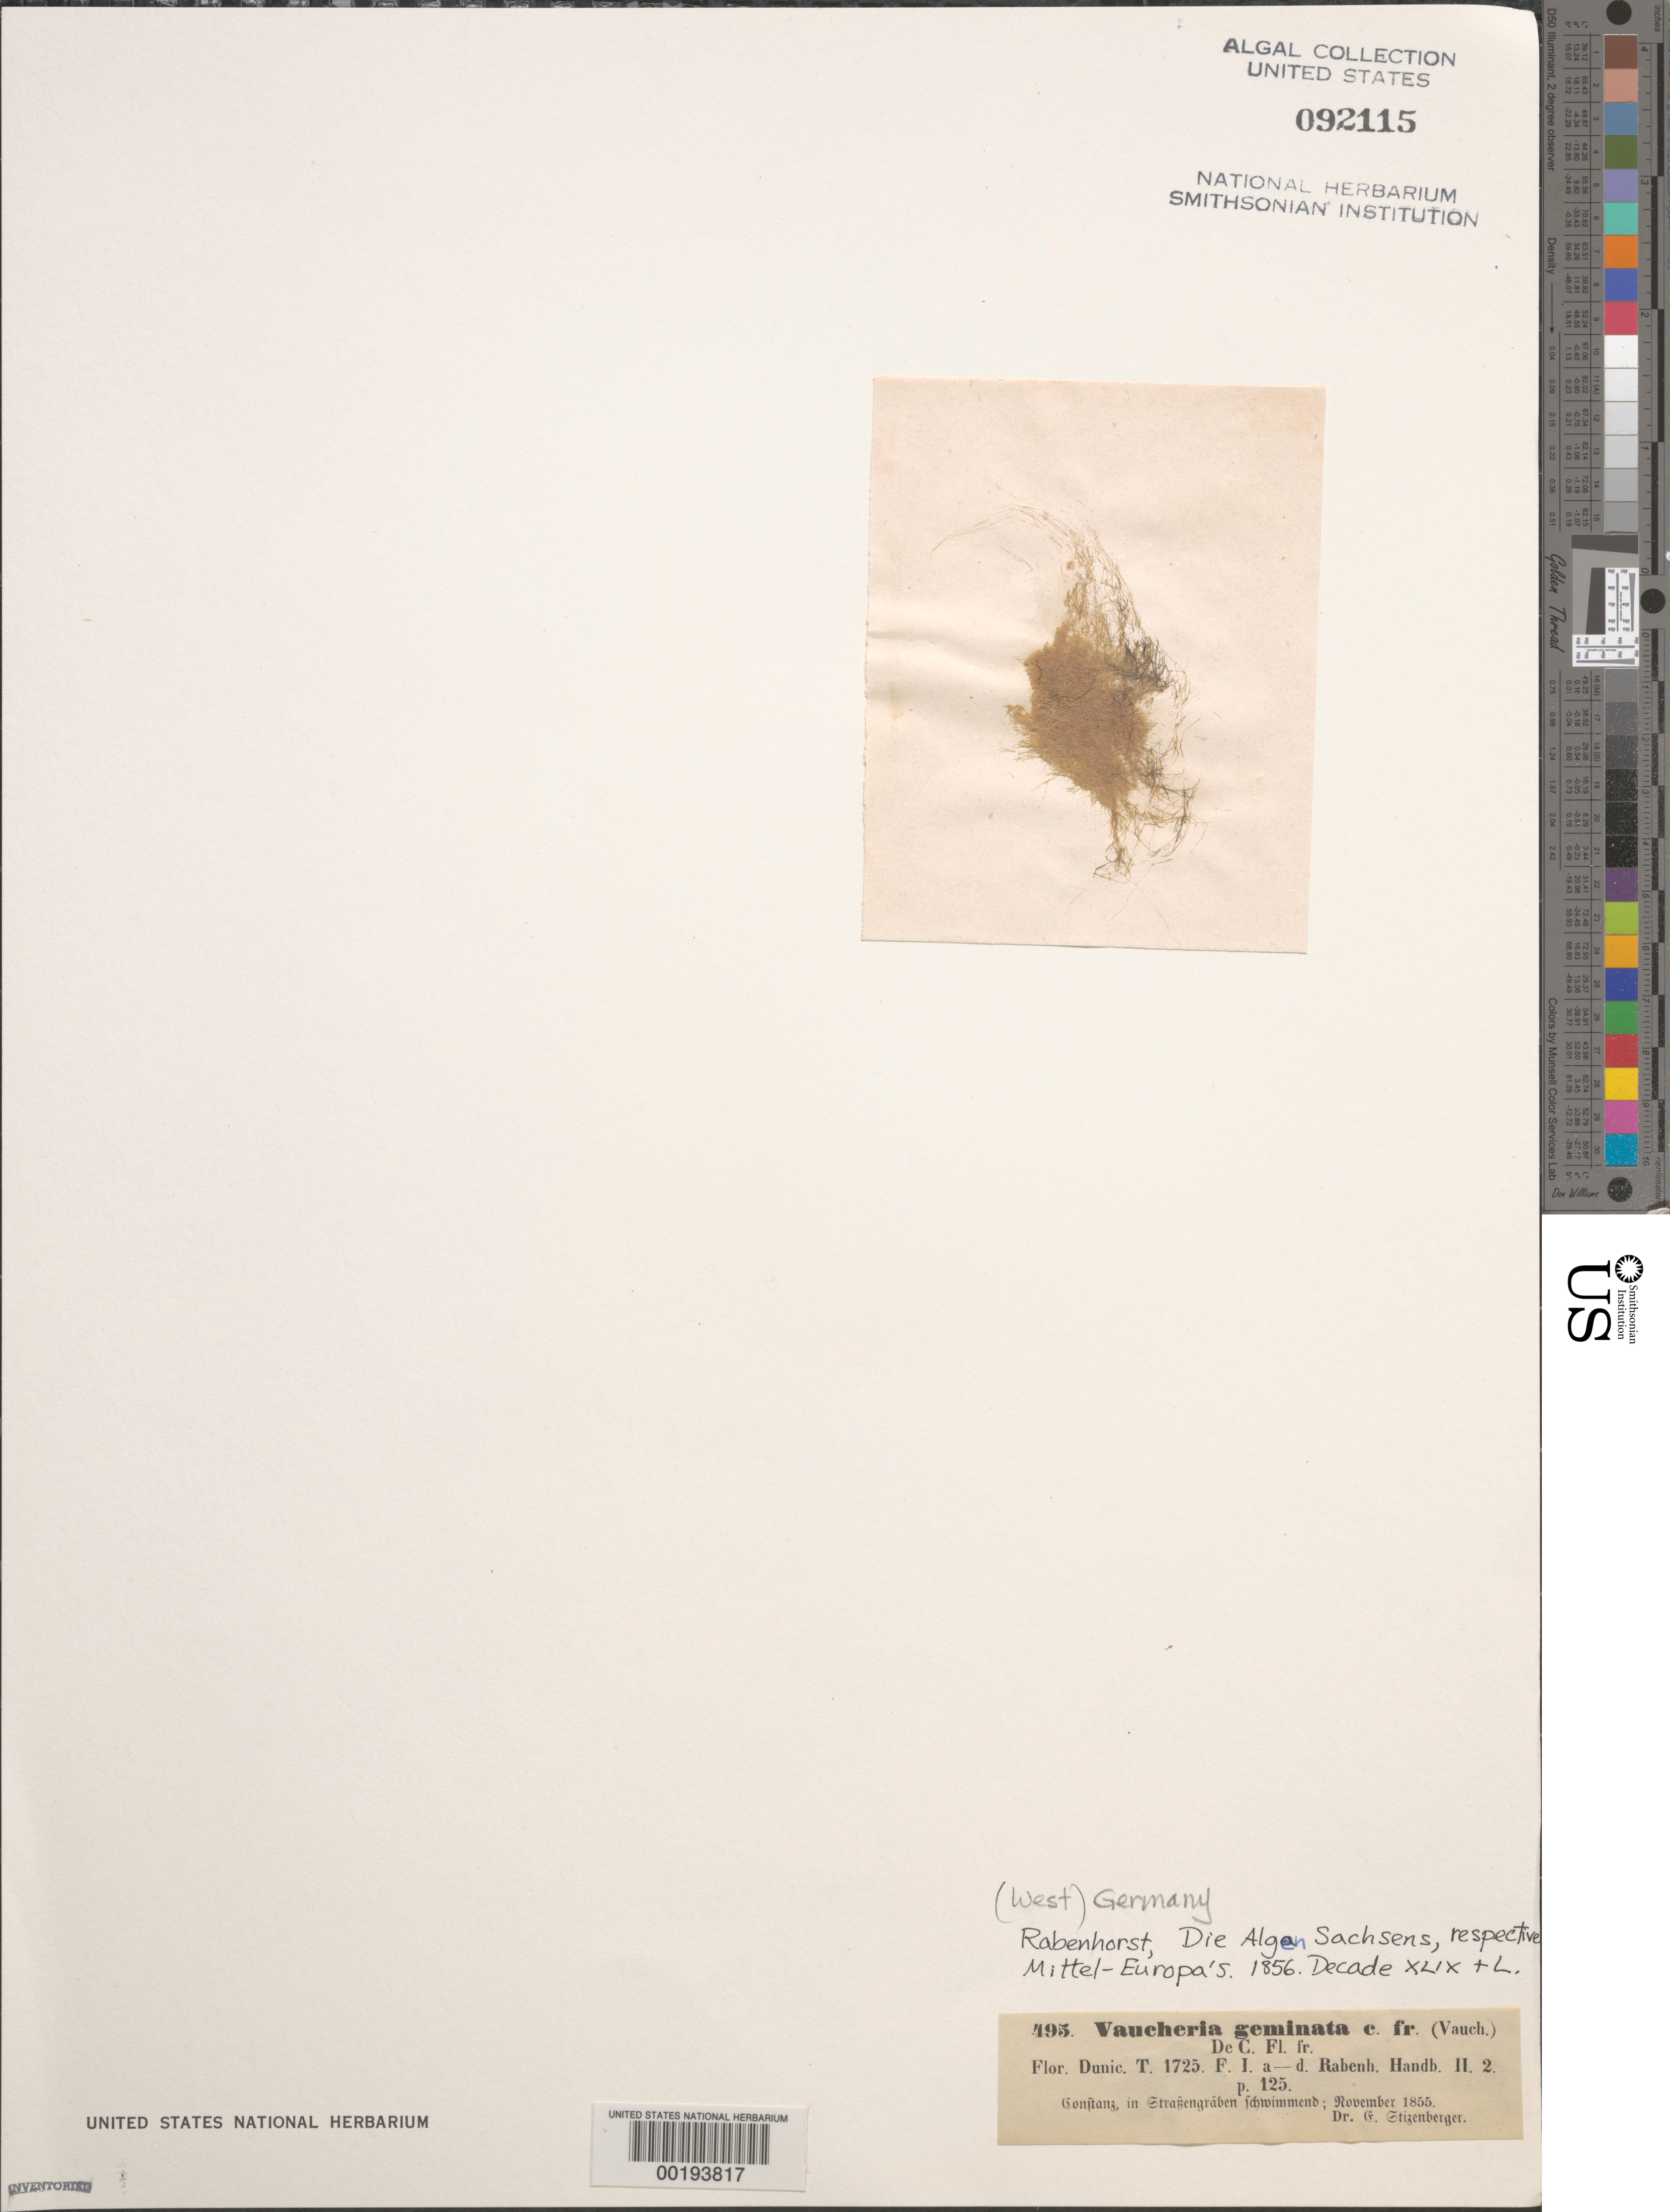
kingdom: Chromista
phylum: Ochrophyta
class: Xanthophyceae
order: Vaucheriales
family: Vaucheriaceae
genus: Vaucheria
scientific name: Vaucheria geminata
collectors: E. Stizenberger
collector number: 495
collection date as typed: Nov 1855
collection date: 1855-11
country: Germany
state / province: Baden-wurttemberg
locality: Konstanz (constanz)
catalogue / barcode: US 92115